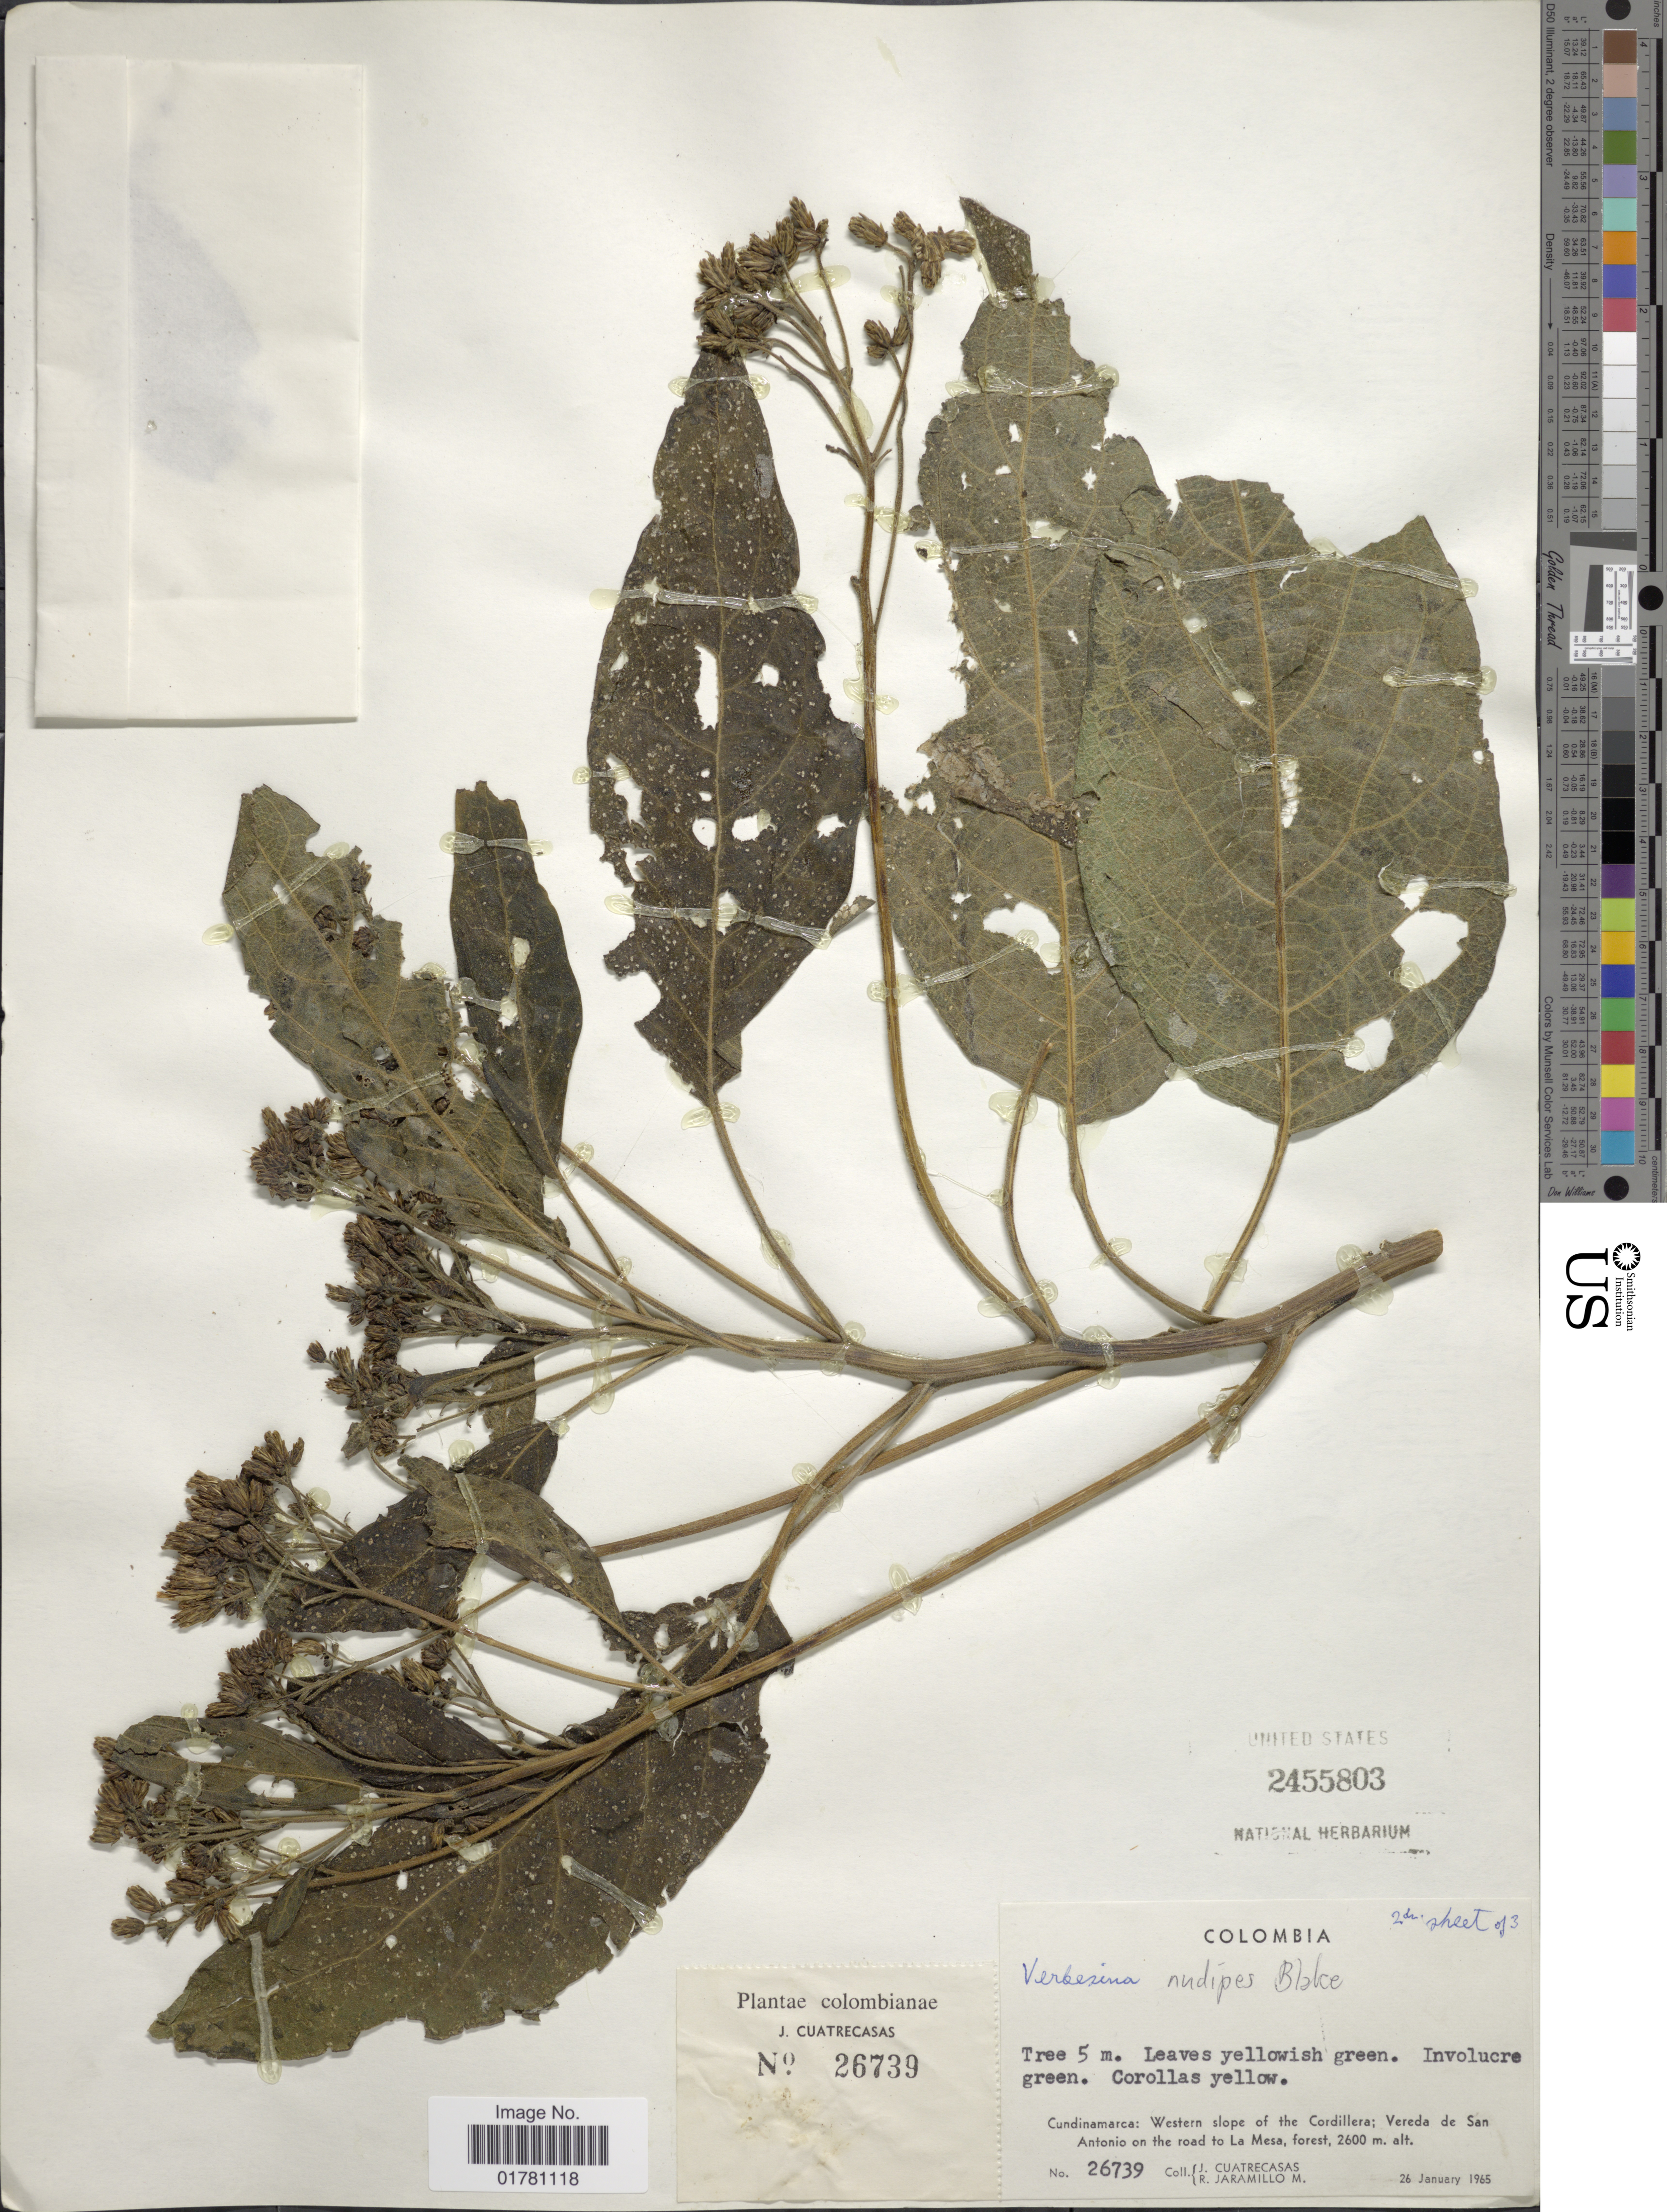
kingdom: Plantae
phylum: Tracheophyta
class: Magnoliopsida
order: Asterales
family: Asteraceae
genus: Verbesina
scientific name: Verbesina nudipes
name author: S.F. Blake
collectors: J. Cuatrecasas & R. Jaramillo M.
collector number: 26739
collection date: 1965-01-26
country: Colombia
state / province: Cundinamarca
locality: Western slope of the Cordillera; Vereda de San Antonio on the road to La Mesa, forest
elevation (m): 2600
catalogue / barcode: US 2455803